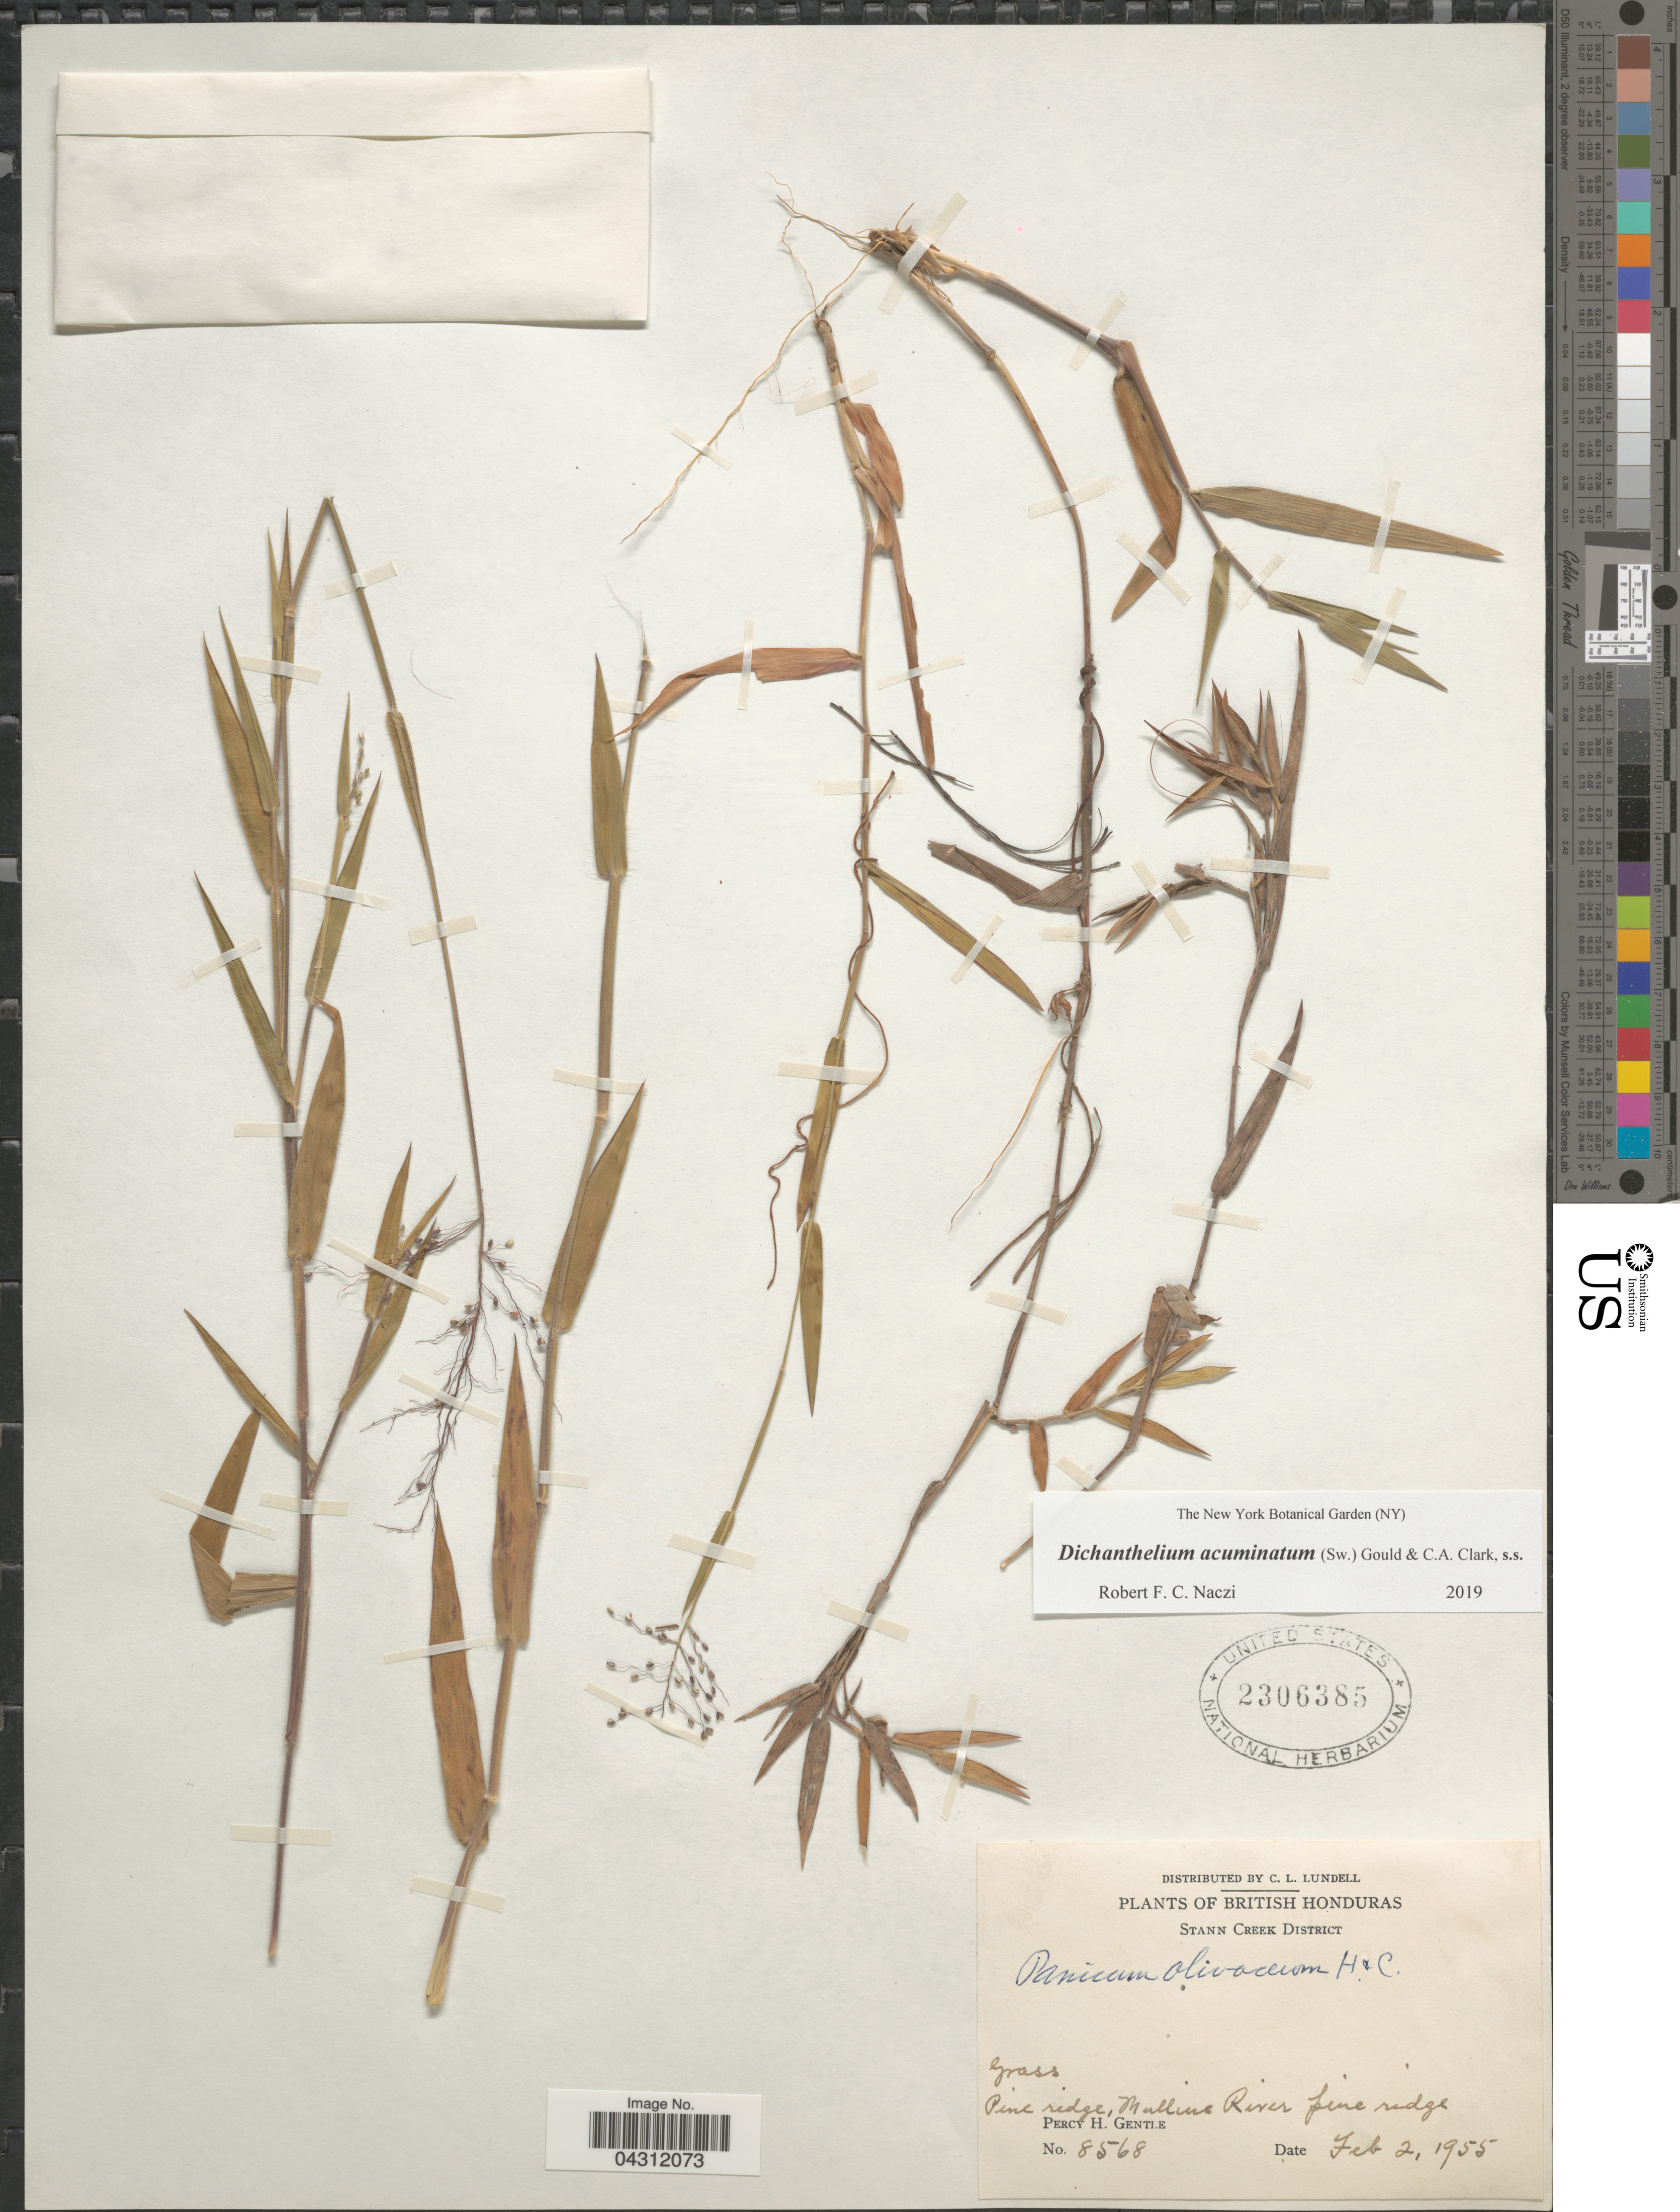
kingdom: Plantae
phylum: Tracheophyta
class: Liliopsida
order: Poales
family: Poaceae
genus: Dichanthelium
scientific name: Dichanthelium acuminatum var. acuminatum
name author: (Sw.) Gould & C.A. Clark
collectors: P. H. Gentle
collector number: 8568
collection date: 1955-02-02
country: Belize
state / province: Stann Creek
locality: British Hionduras. Stann Creek District. Pine ridge, Mulline River pine ridge.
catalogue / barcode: US 2306385